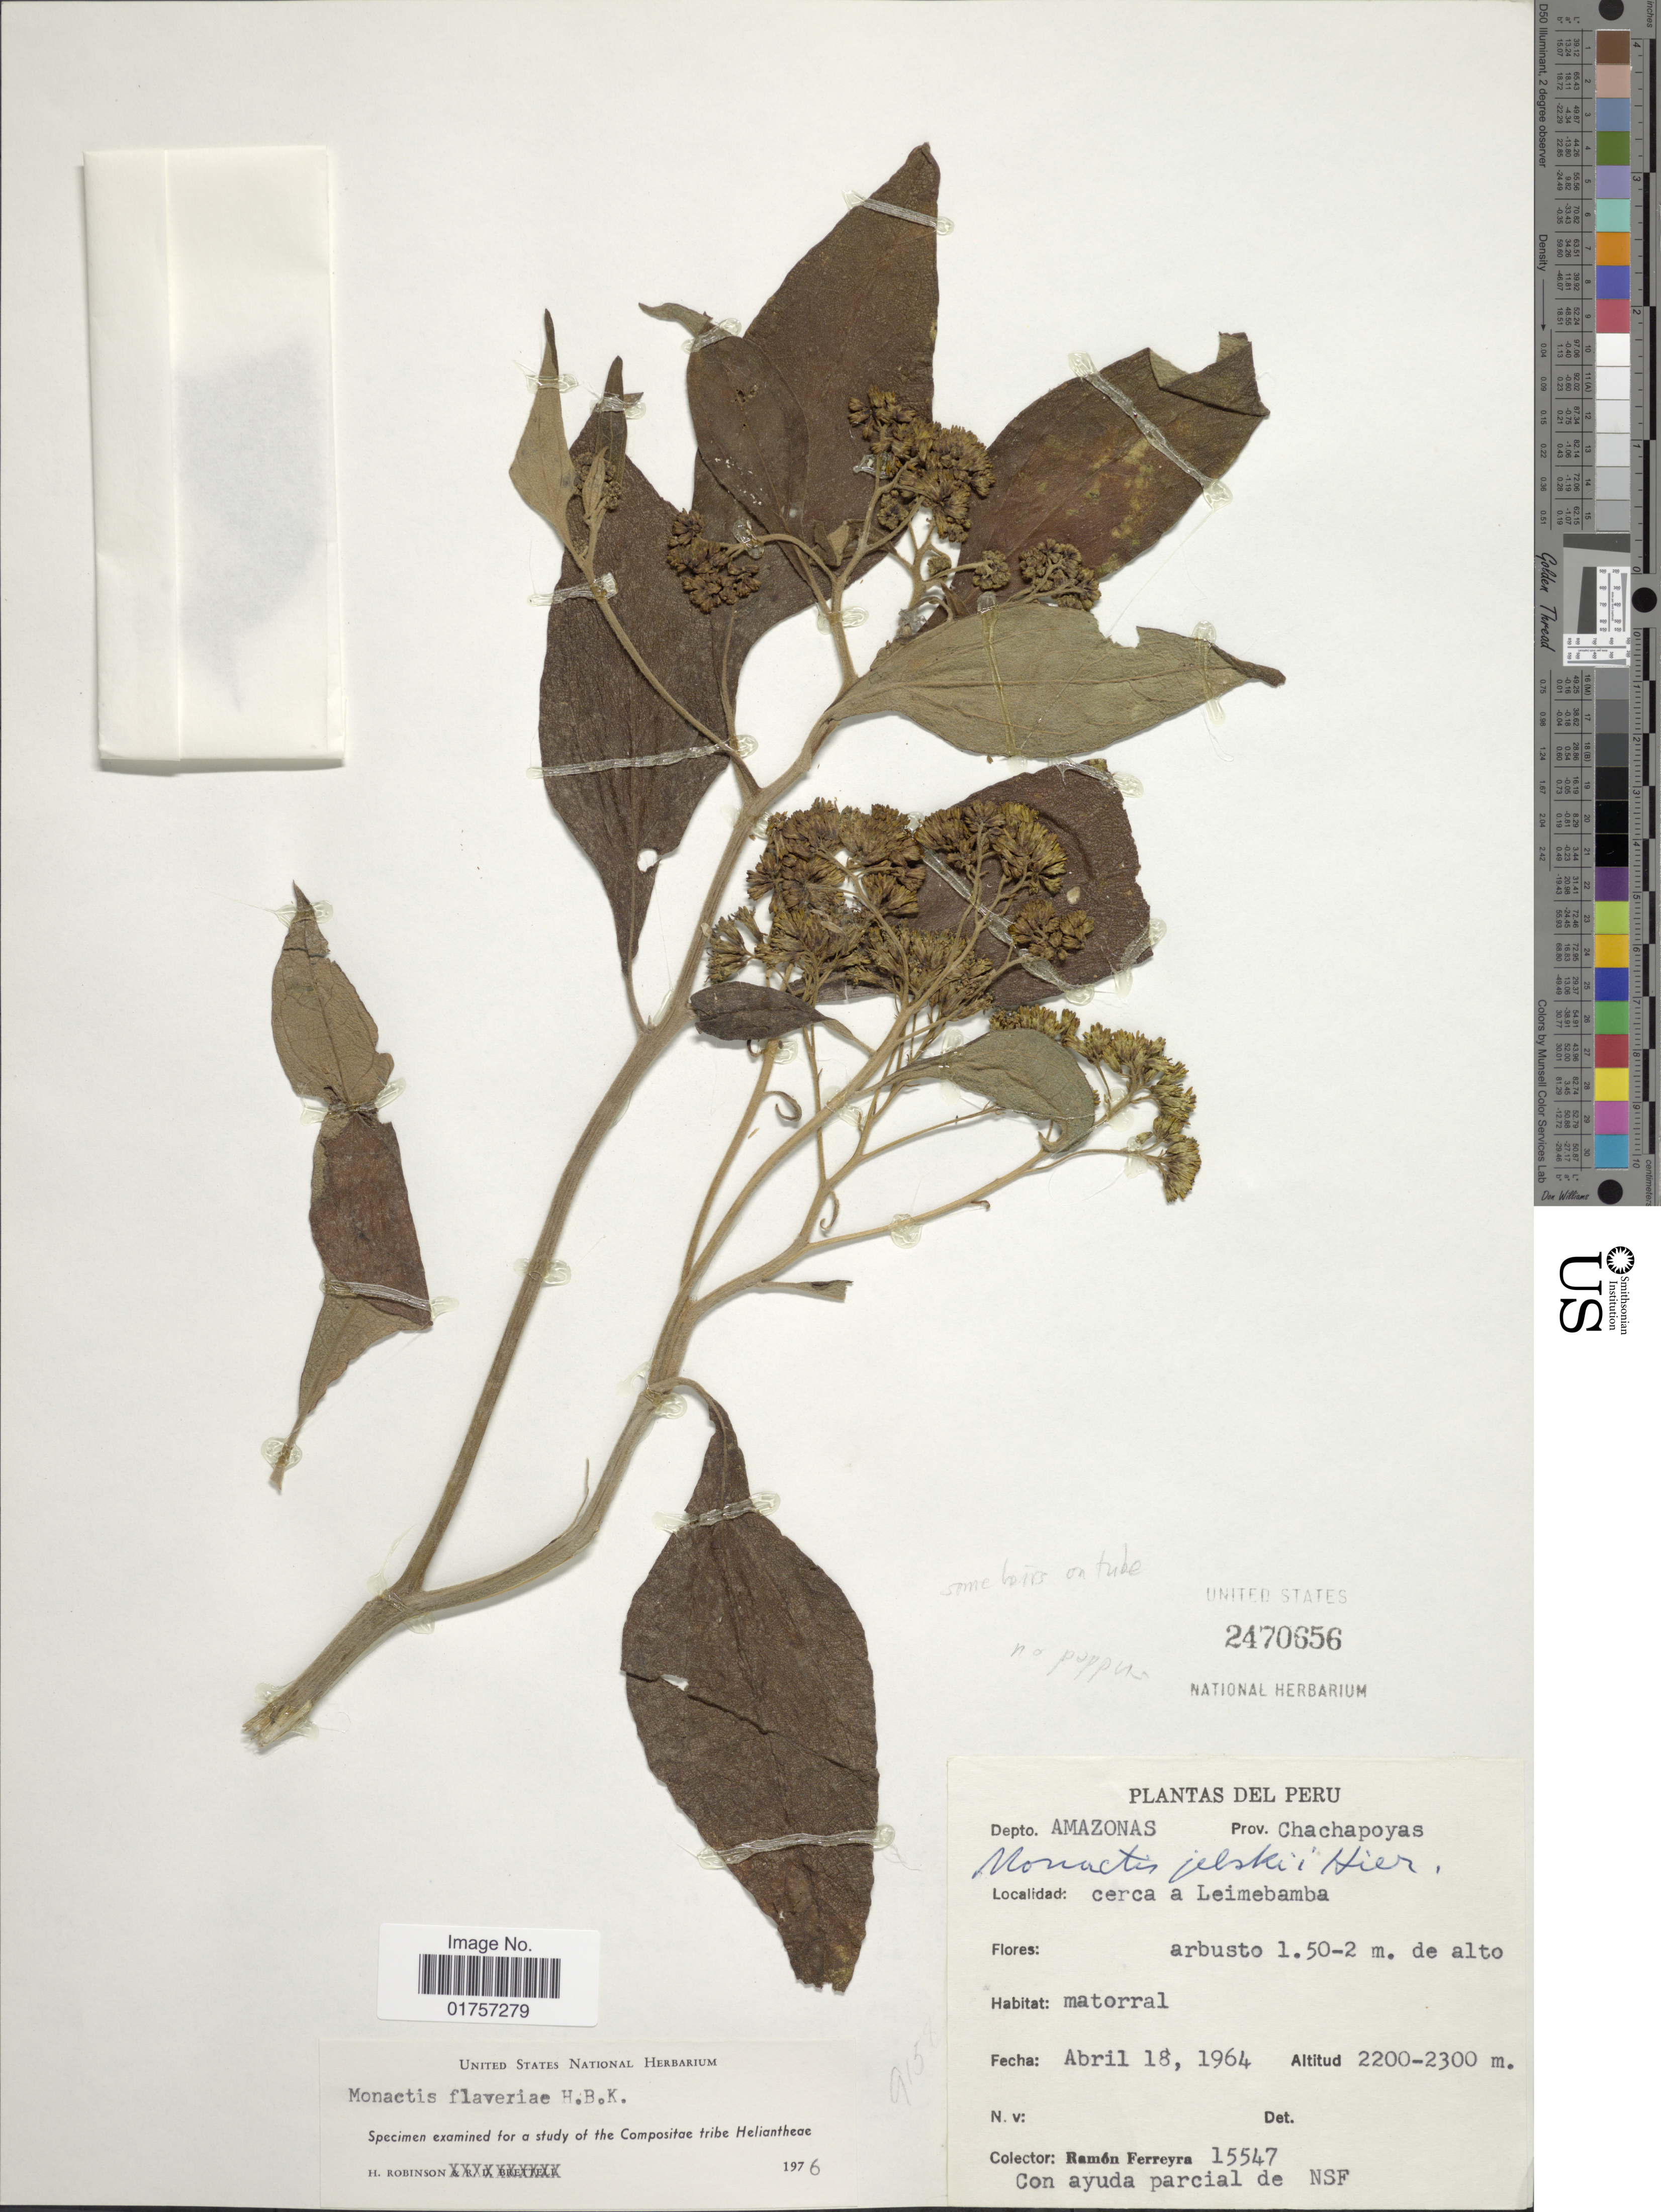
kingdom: Plantae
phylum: Tracheophyta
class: Magnoliopsida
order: Asterales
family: Asteraceae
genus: Monactis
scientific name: Monactis flaverioides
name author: Humb.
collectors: R. A. Ferreyra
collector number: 15547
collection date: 1964-04-18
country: Peru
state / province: Amazonas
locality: Prov. Chachapoyas. cerca a Leimebamba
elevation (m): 2200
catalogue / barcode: US 2470656